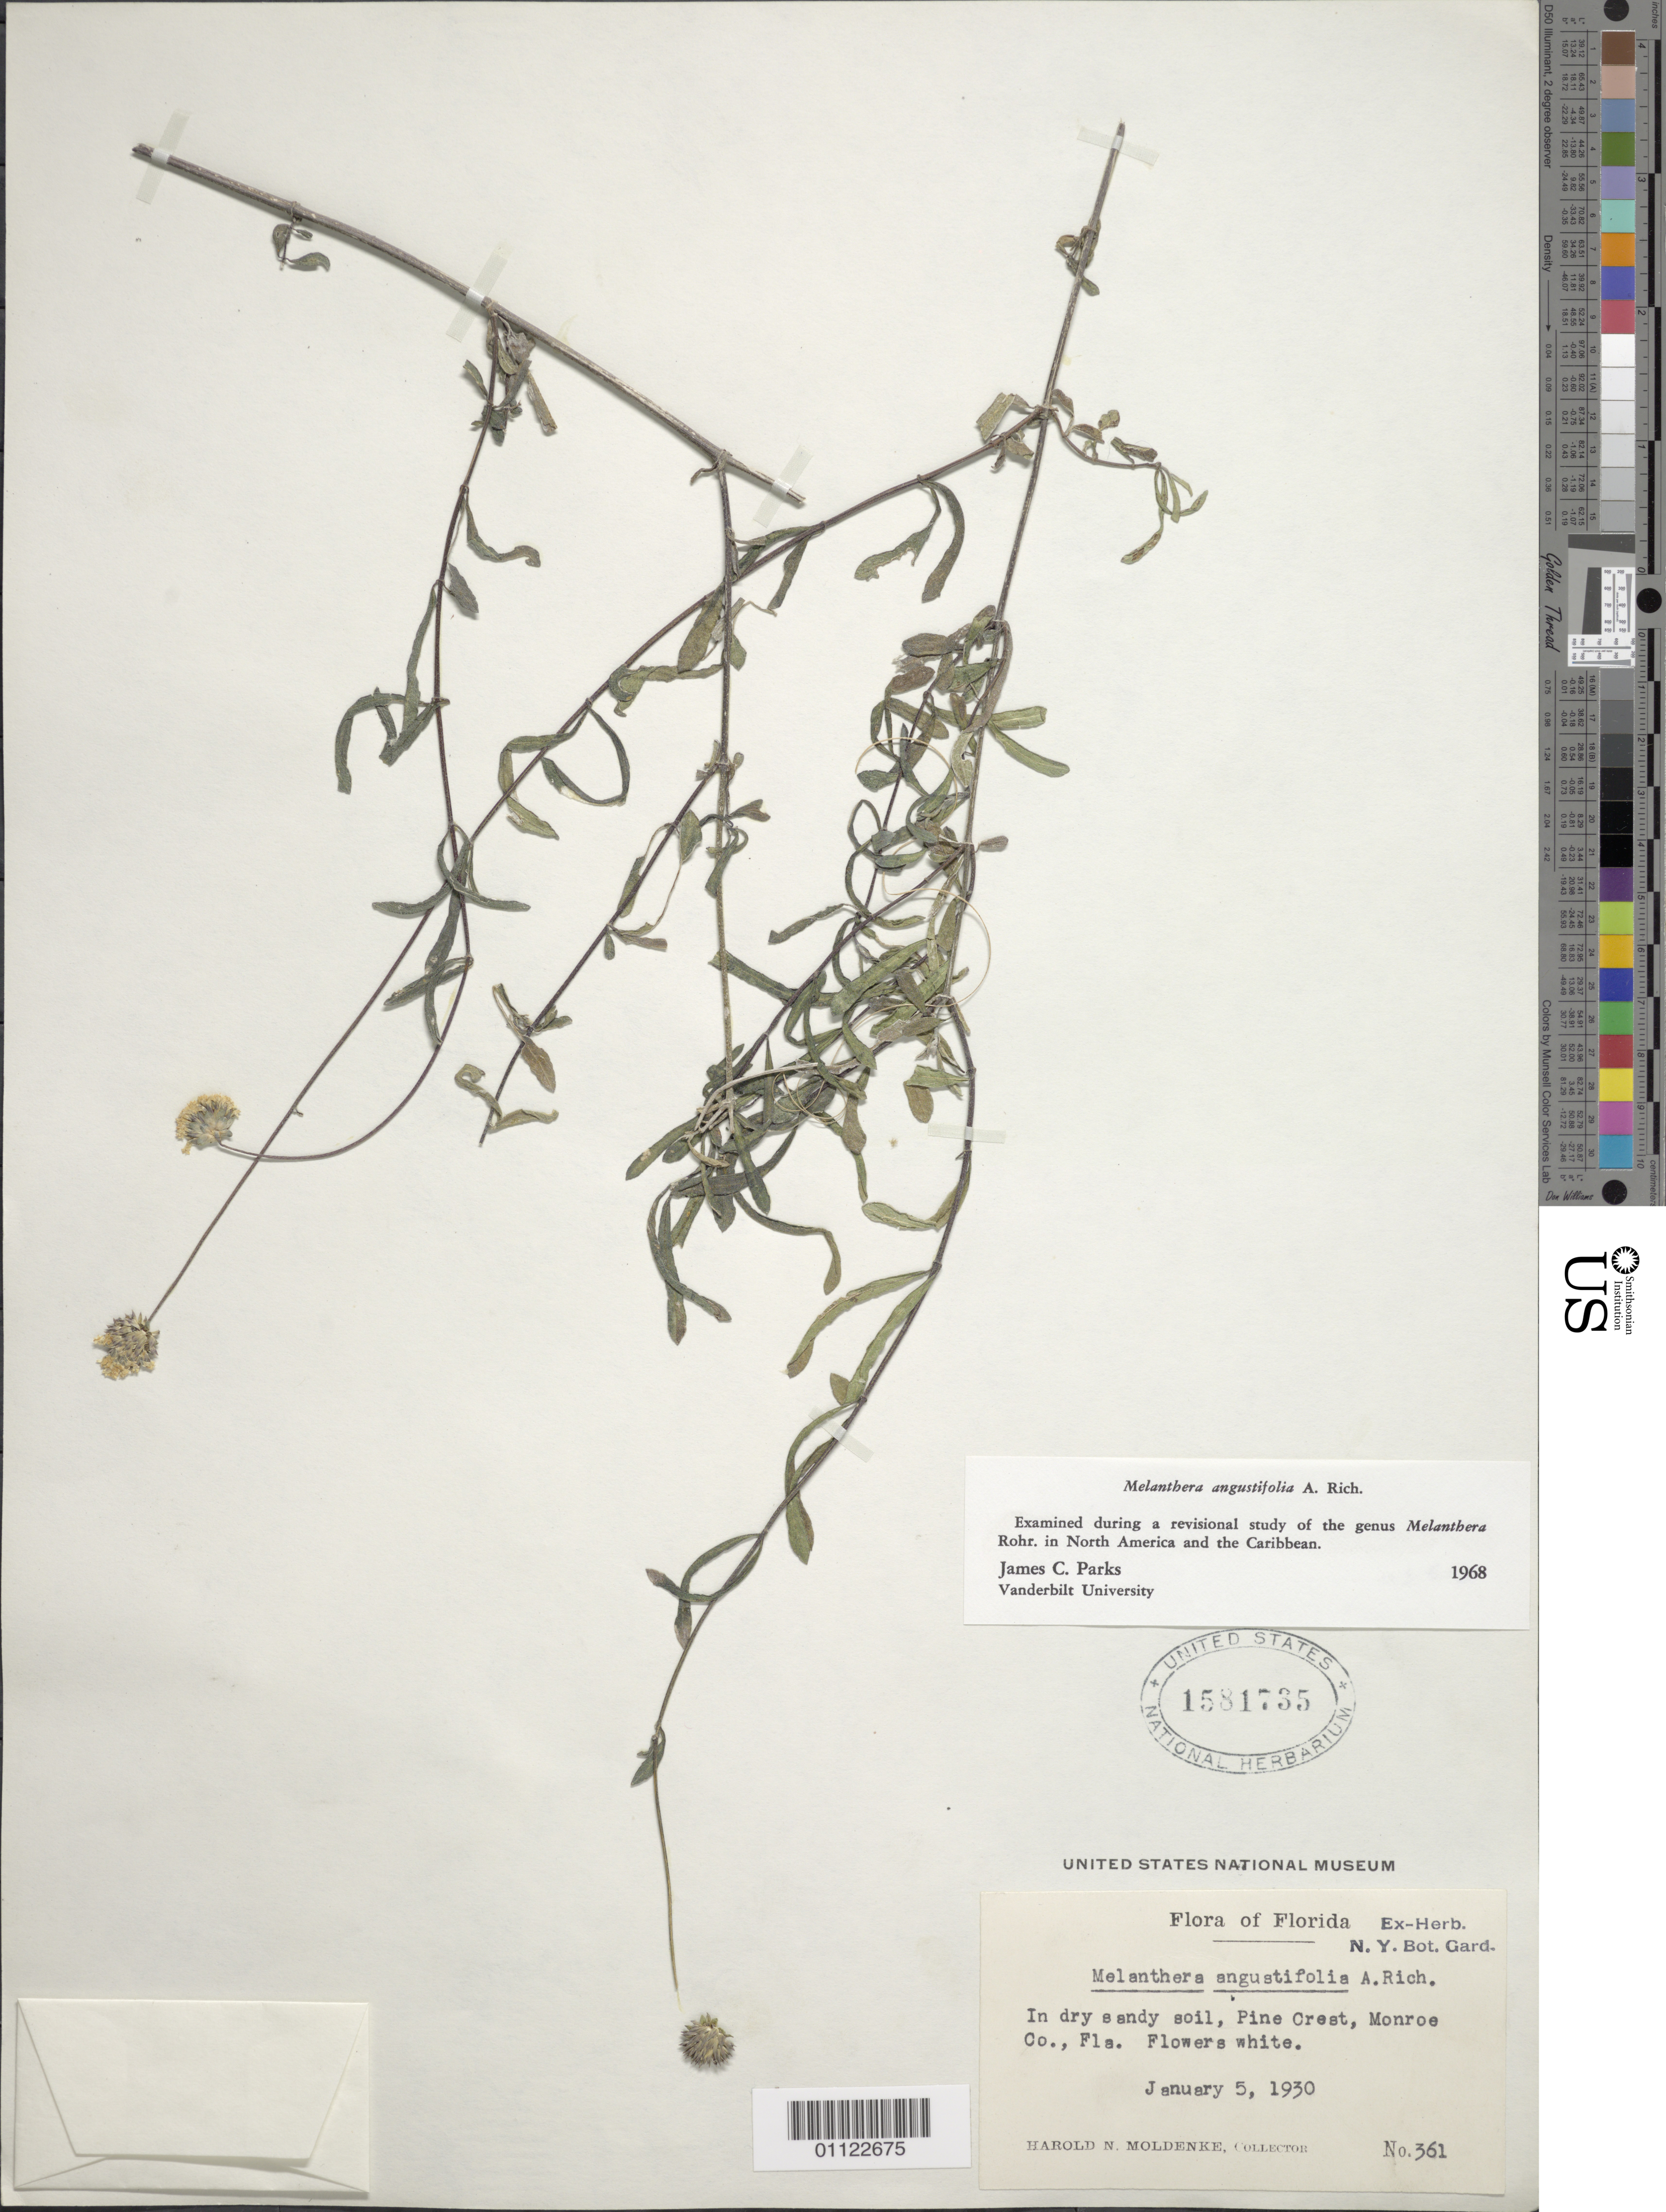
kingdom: Plantae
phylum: Tracheophyta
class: Magnoliopsida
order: Asterales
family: Asteraceae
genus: Melanthera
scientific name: Melanthera angustifolia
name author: A. Rich. in Sagra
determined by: Parks, J. C.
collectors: H. N. Moldenke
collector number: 361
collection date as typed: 05 Jan 1930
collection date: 1930-01-05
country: United States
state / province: Florida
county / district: Monroe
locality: Pine crest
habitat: In dry sandy soil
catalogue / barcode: US 1581735